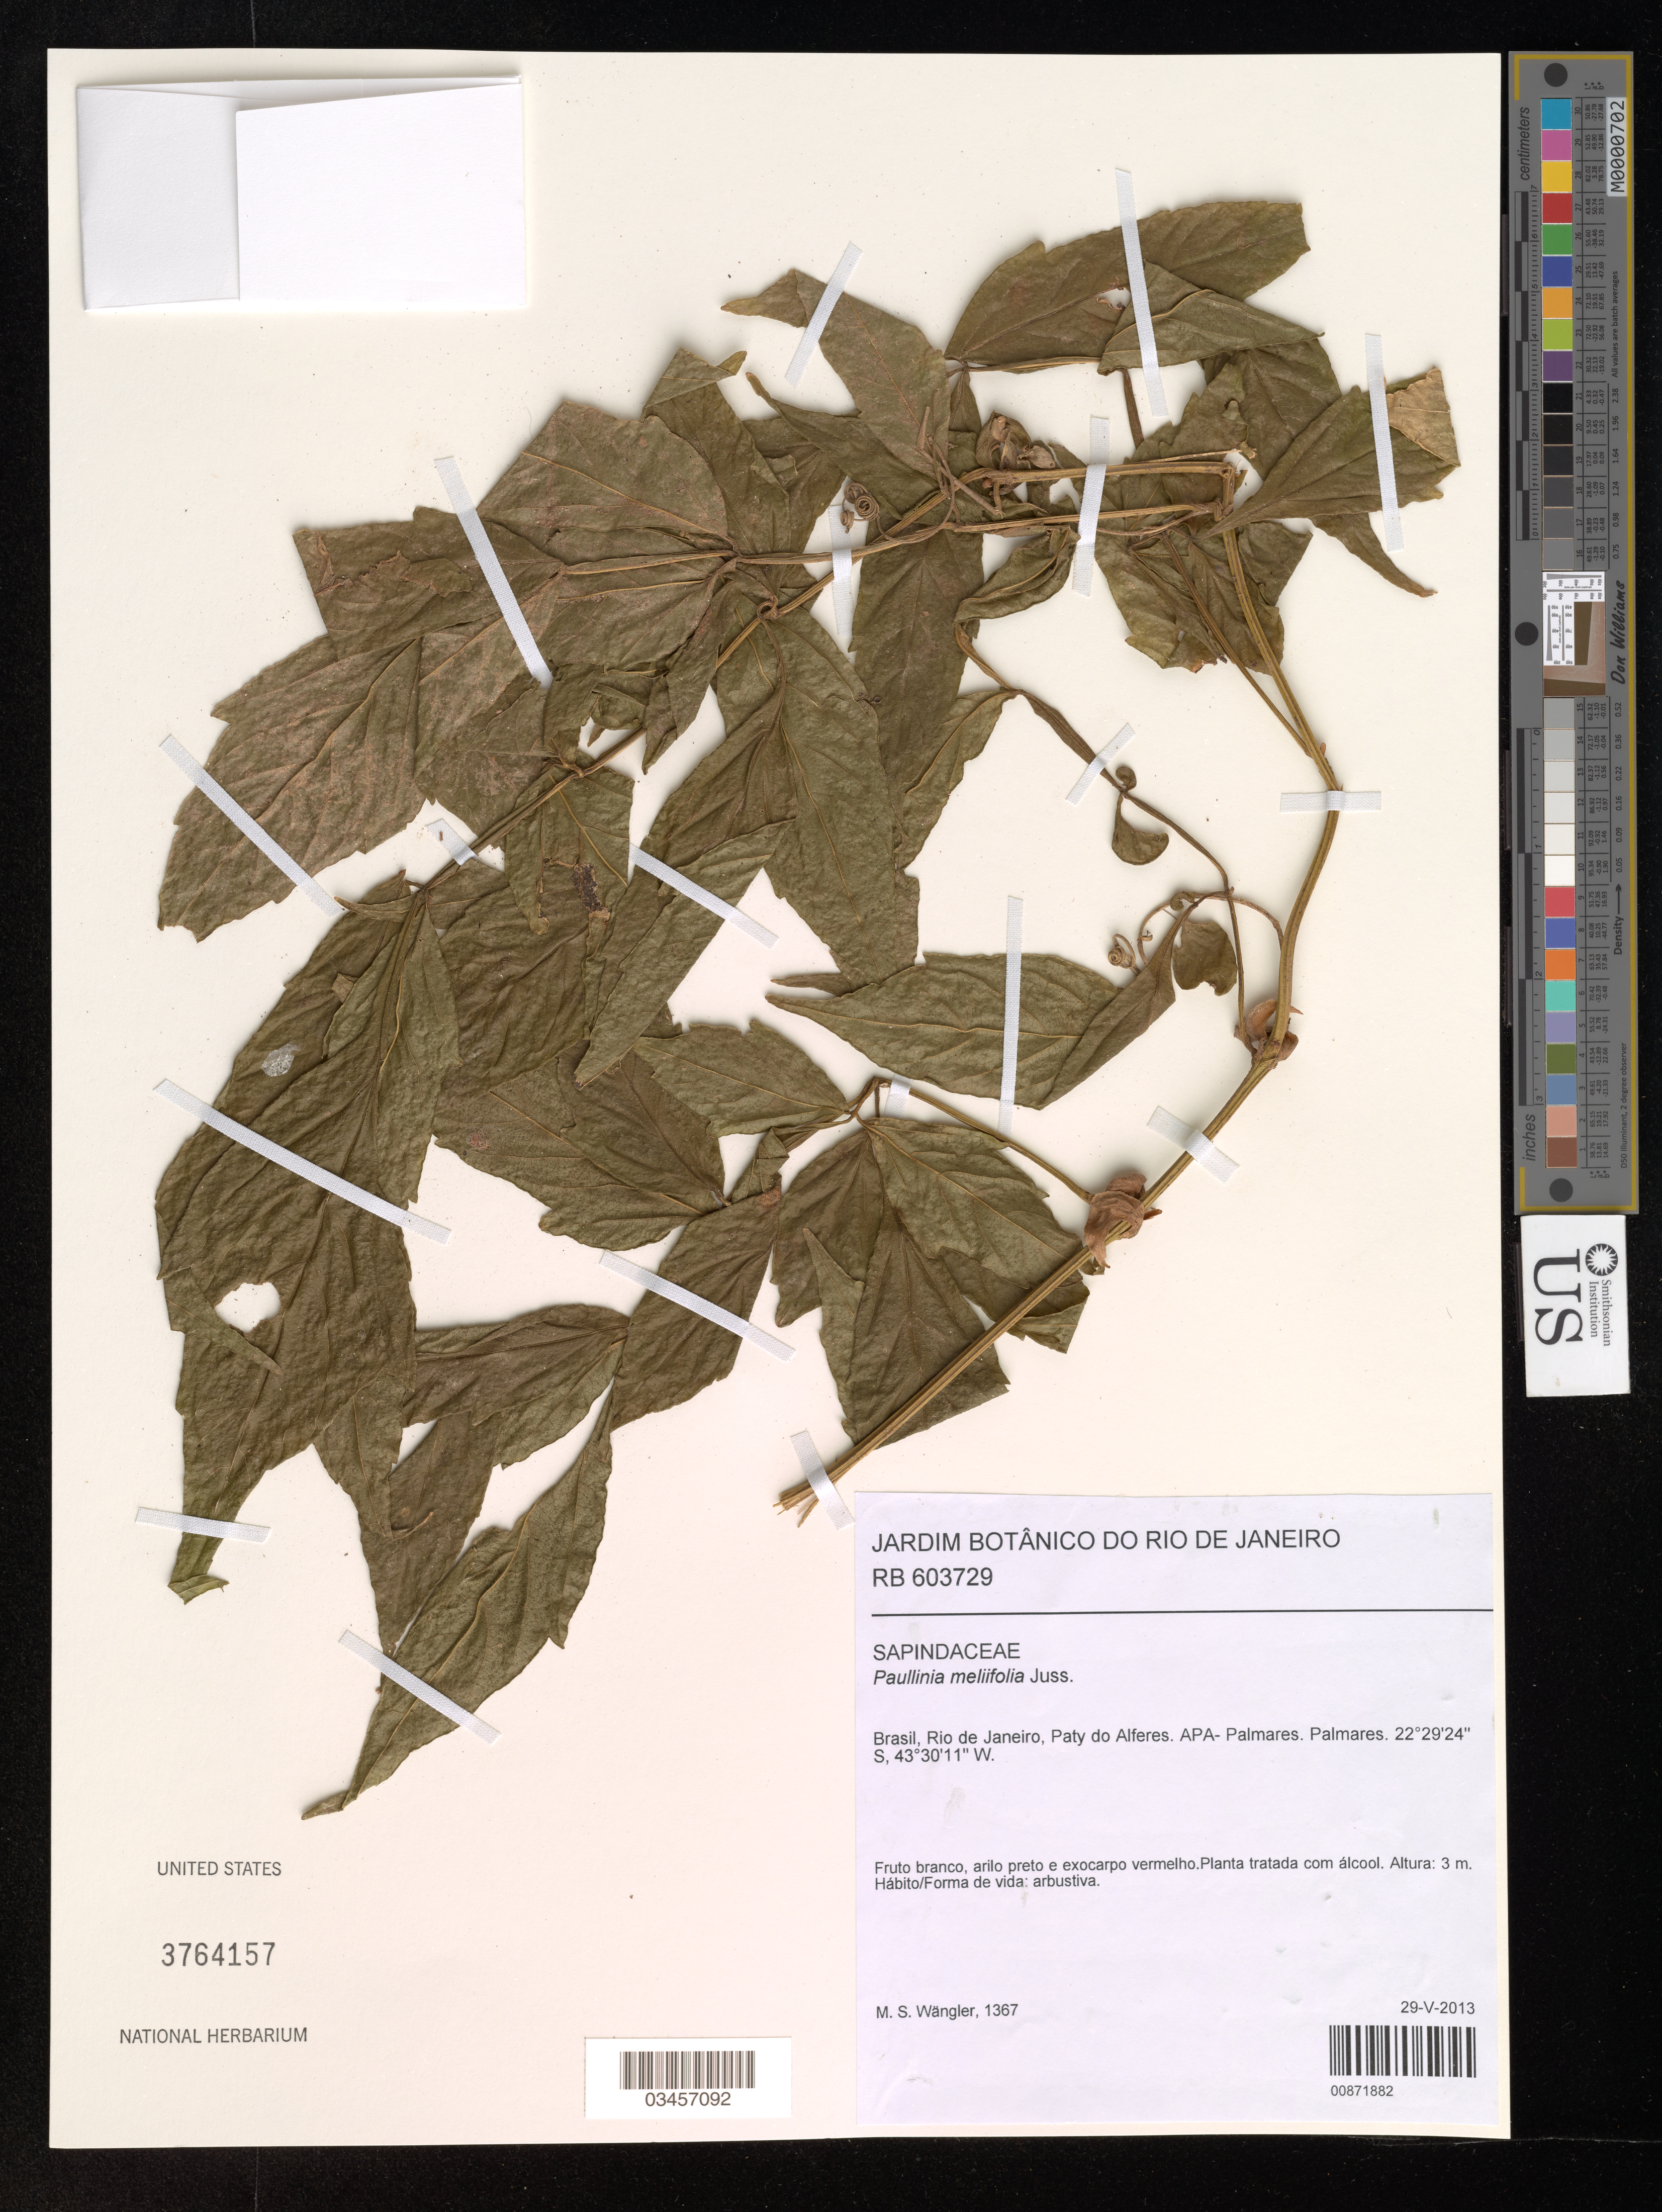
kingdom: Plantae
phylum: Tracheophyta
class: Magnoliopsida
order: Sapindales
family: Sapindaceae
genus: Paullinia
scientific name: Paullinia meliifolia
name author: Juss.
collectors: M. Wangler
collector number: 1367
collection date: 2013-05-29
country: Brazil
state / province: Rio de Janeiro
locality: Paty do Alferes. PAP-Palmares. Palmares.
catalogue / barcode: US 3764157